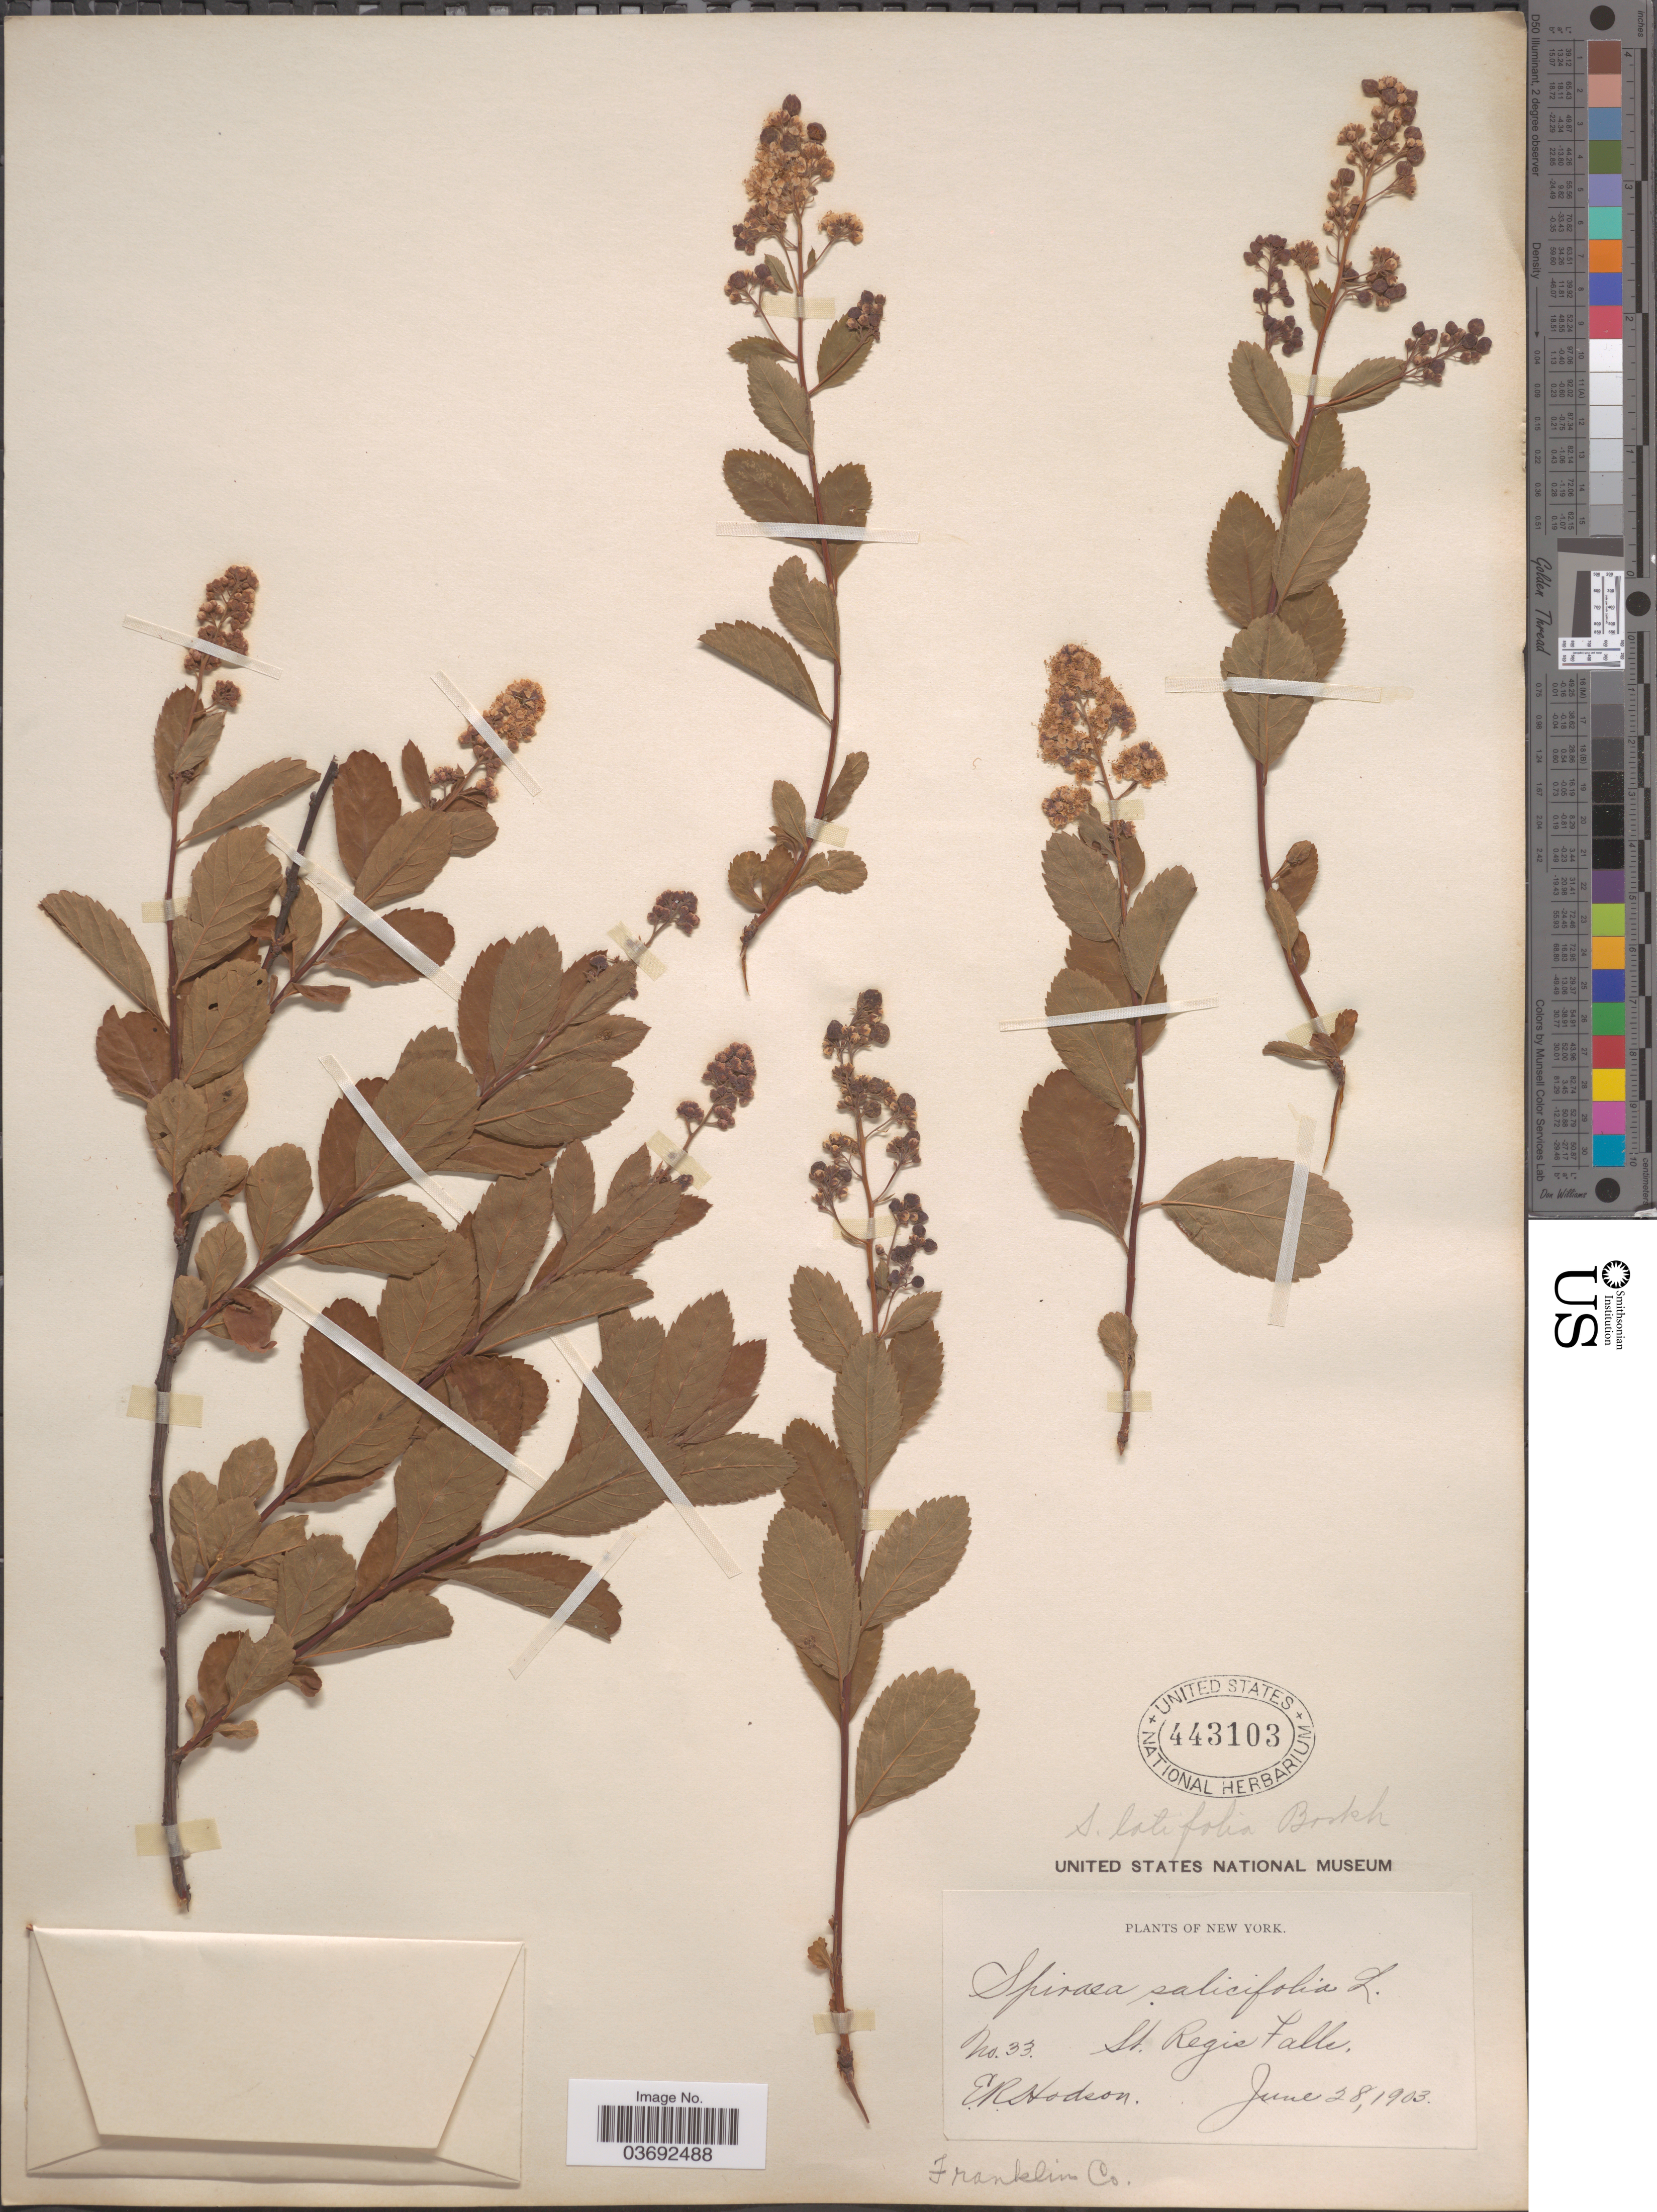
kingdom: Plantae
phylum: Tracheophyta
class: Magnoliopsida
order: Rosales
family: Rosaceae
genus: Spiraea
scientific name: Spiraea latifolia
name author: Borkh.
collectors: E. Hodson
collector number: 33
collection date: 1903-06-28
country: United States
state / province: New York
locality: St. Regis Falls. Franklin Co.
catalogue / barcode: US 443103